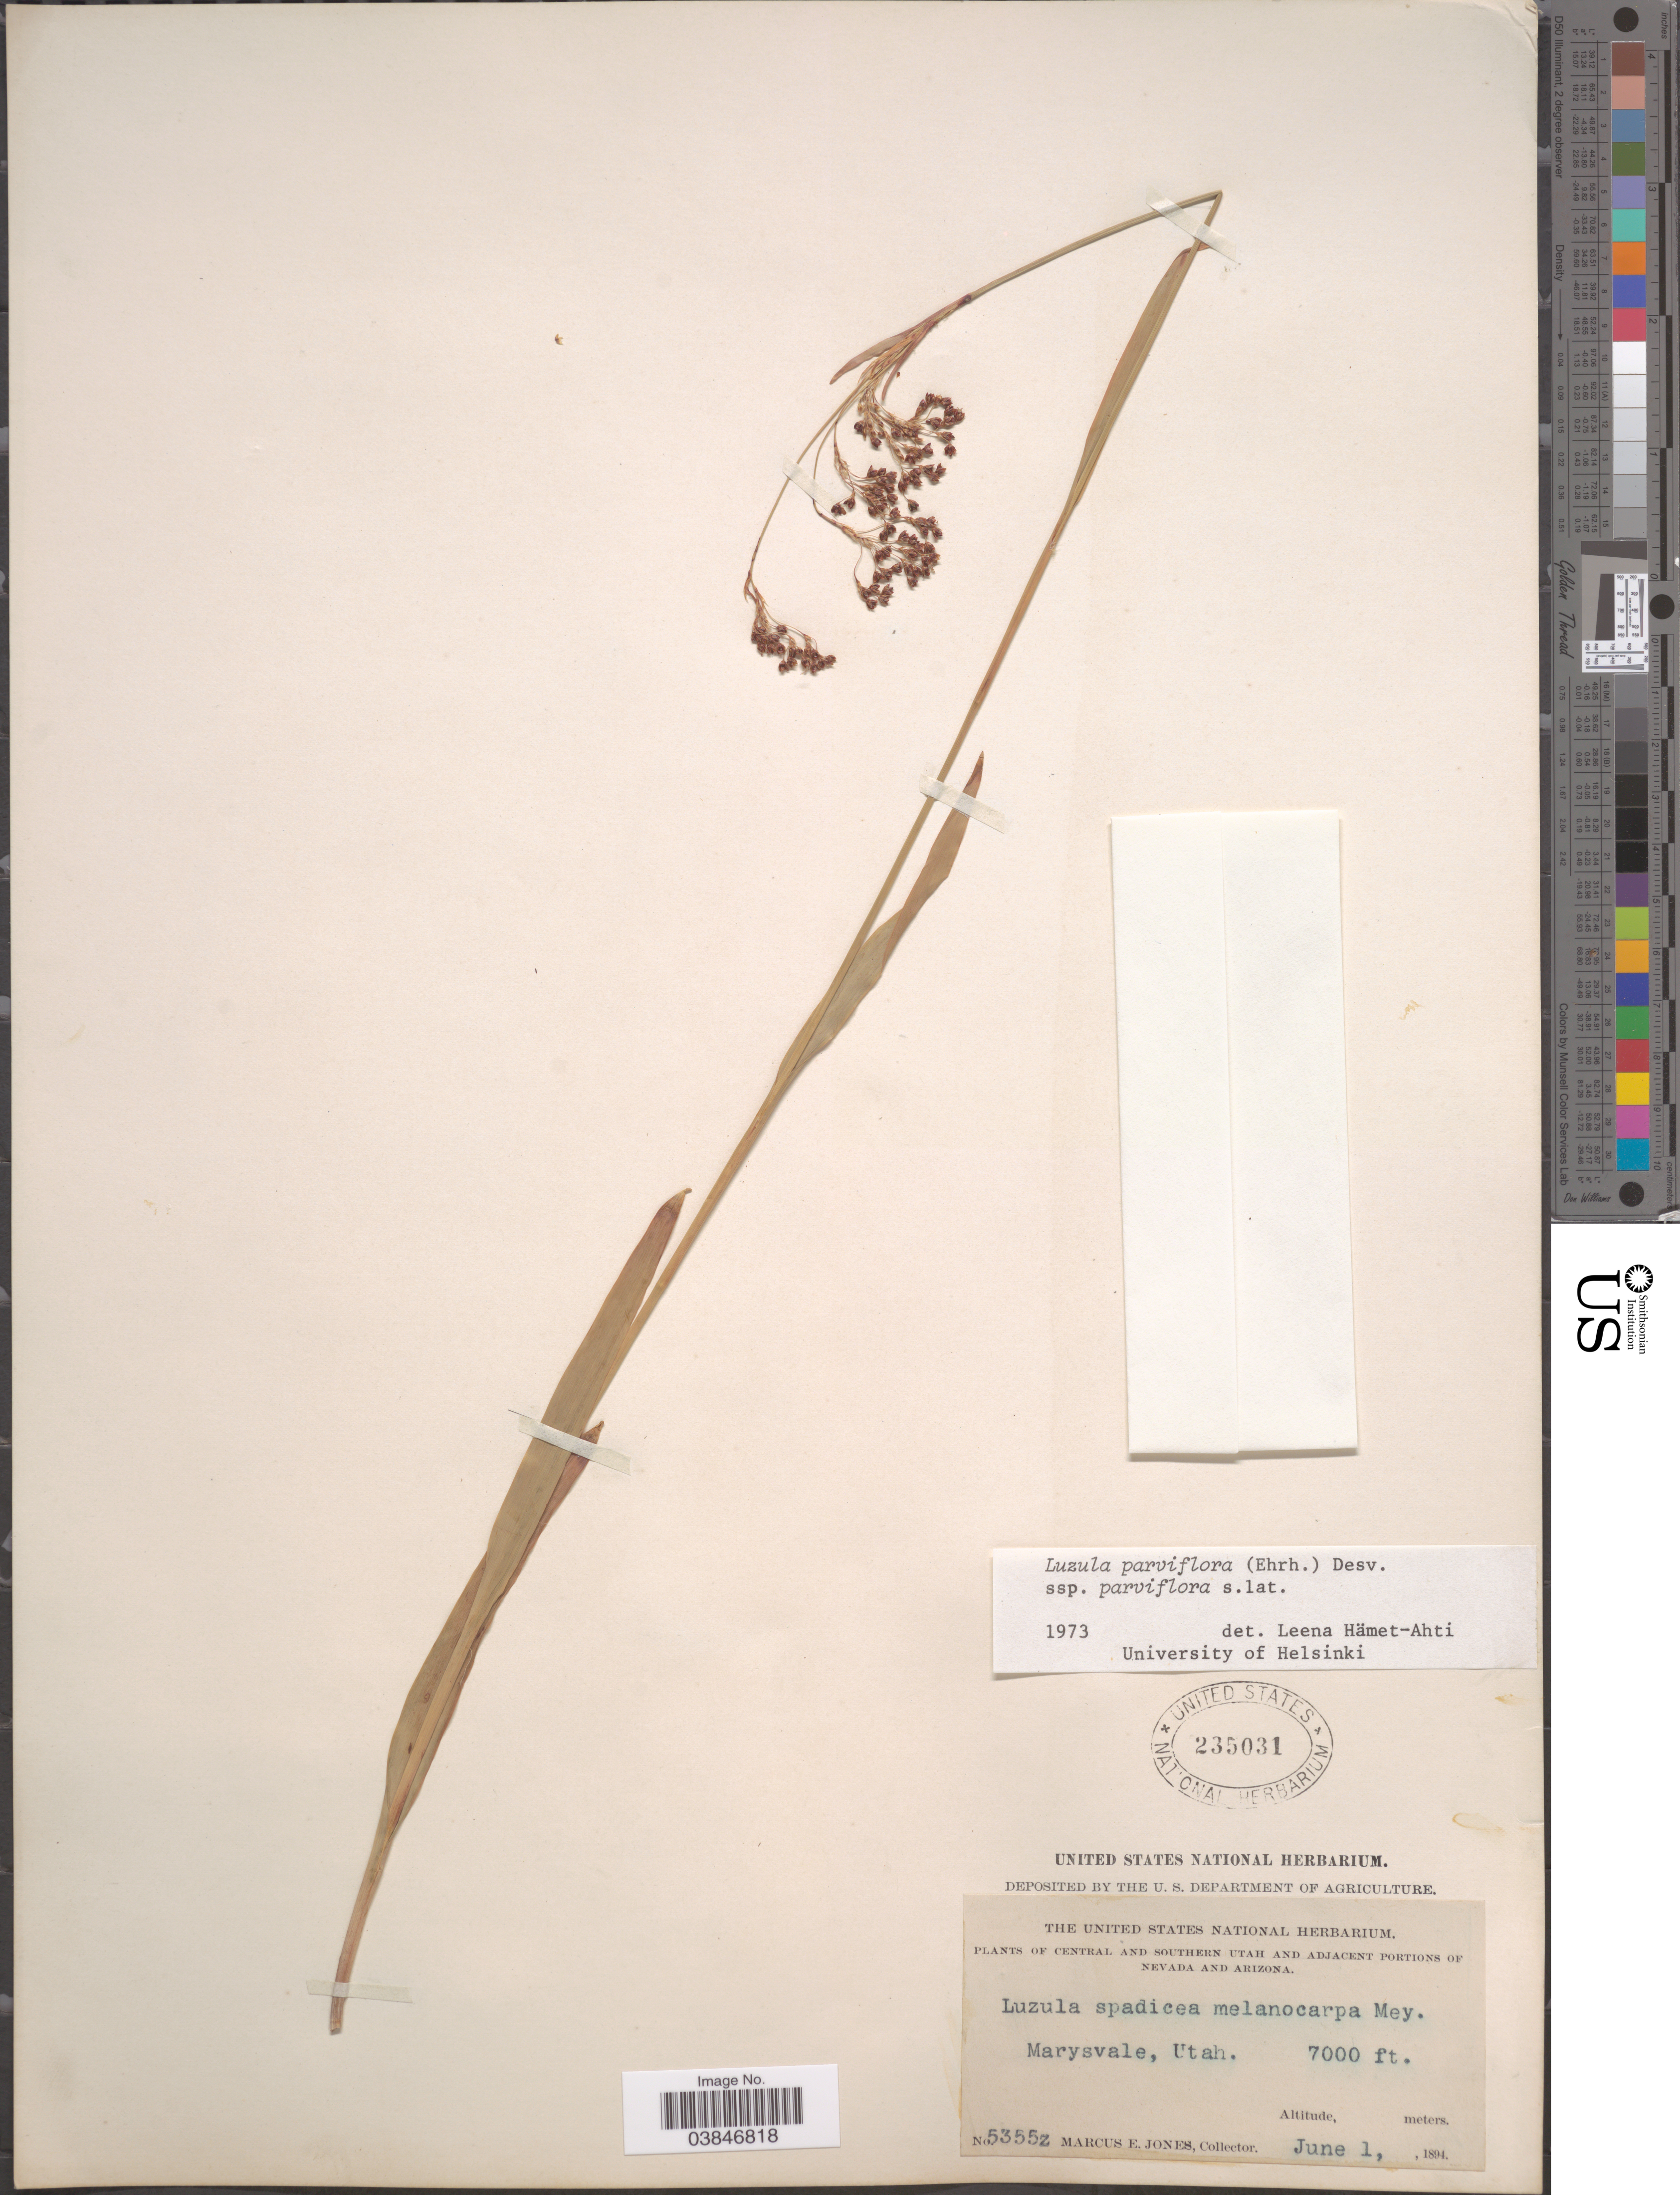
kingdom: Plantae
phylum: Tracheophyta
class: Liliopsida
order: Poales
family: Juncaceae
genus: Luzula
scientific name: Luzula parviflora subsp. parviflora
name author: (Ehrh.) Desv.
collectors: M. E. Jones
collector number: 5355z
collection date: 1894-06-01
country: United States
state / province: Utah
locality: Central and Southern Utah. Marysvale.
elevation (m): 2134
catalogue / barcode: US 235031